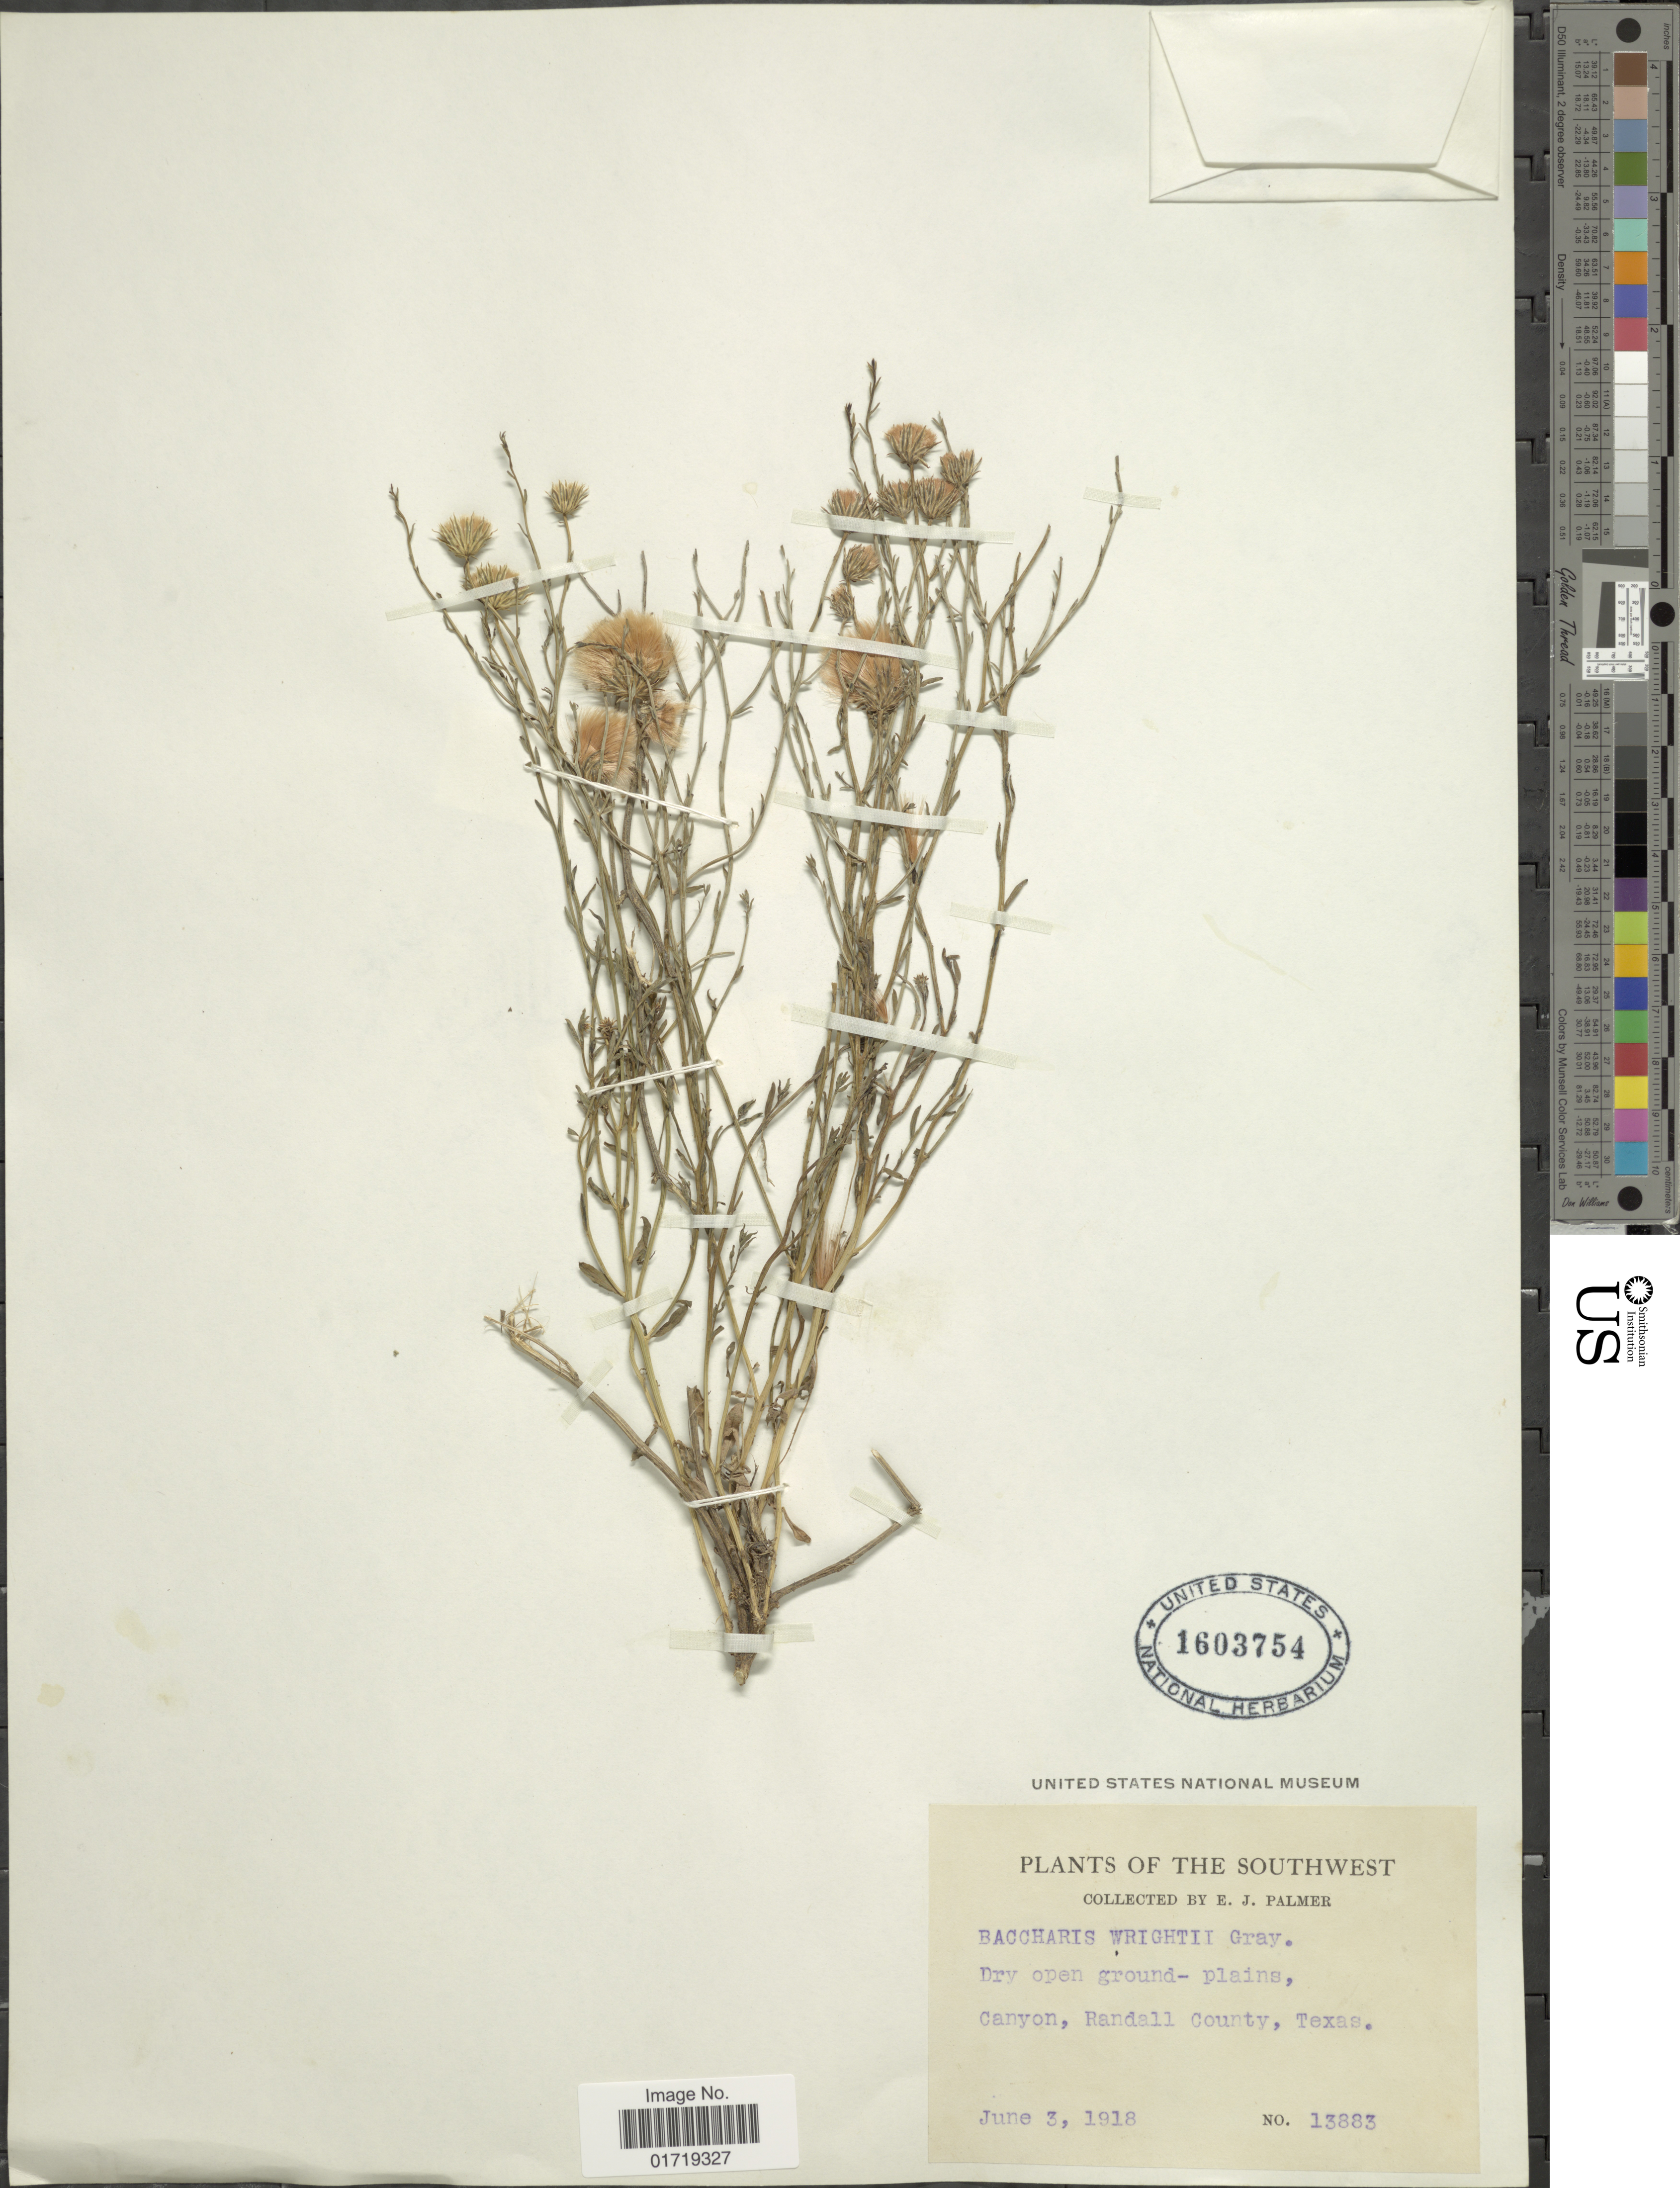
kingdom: Plantae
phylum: Tracheophyta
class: Magnoliopsida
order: Asterales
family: Asteraceae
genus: Baccharis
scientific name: Baccharis wrightii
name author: A. Gray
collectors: E. J. Palmer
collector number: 13883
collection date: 1918-06-03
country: United States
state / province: Texas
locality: Canyon, Randall County, Texas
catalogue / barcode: US 1603754